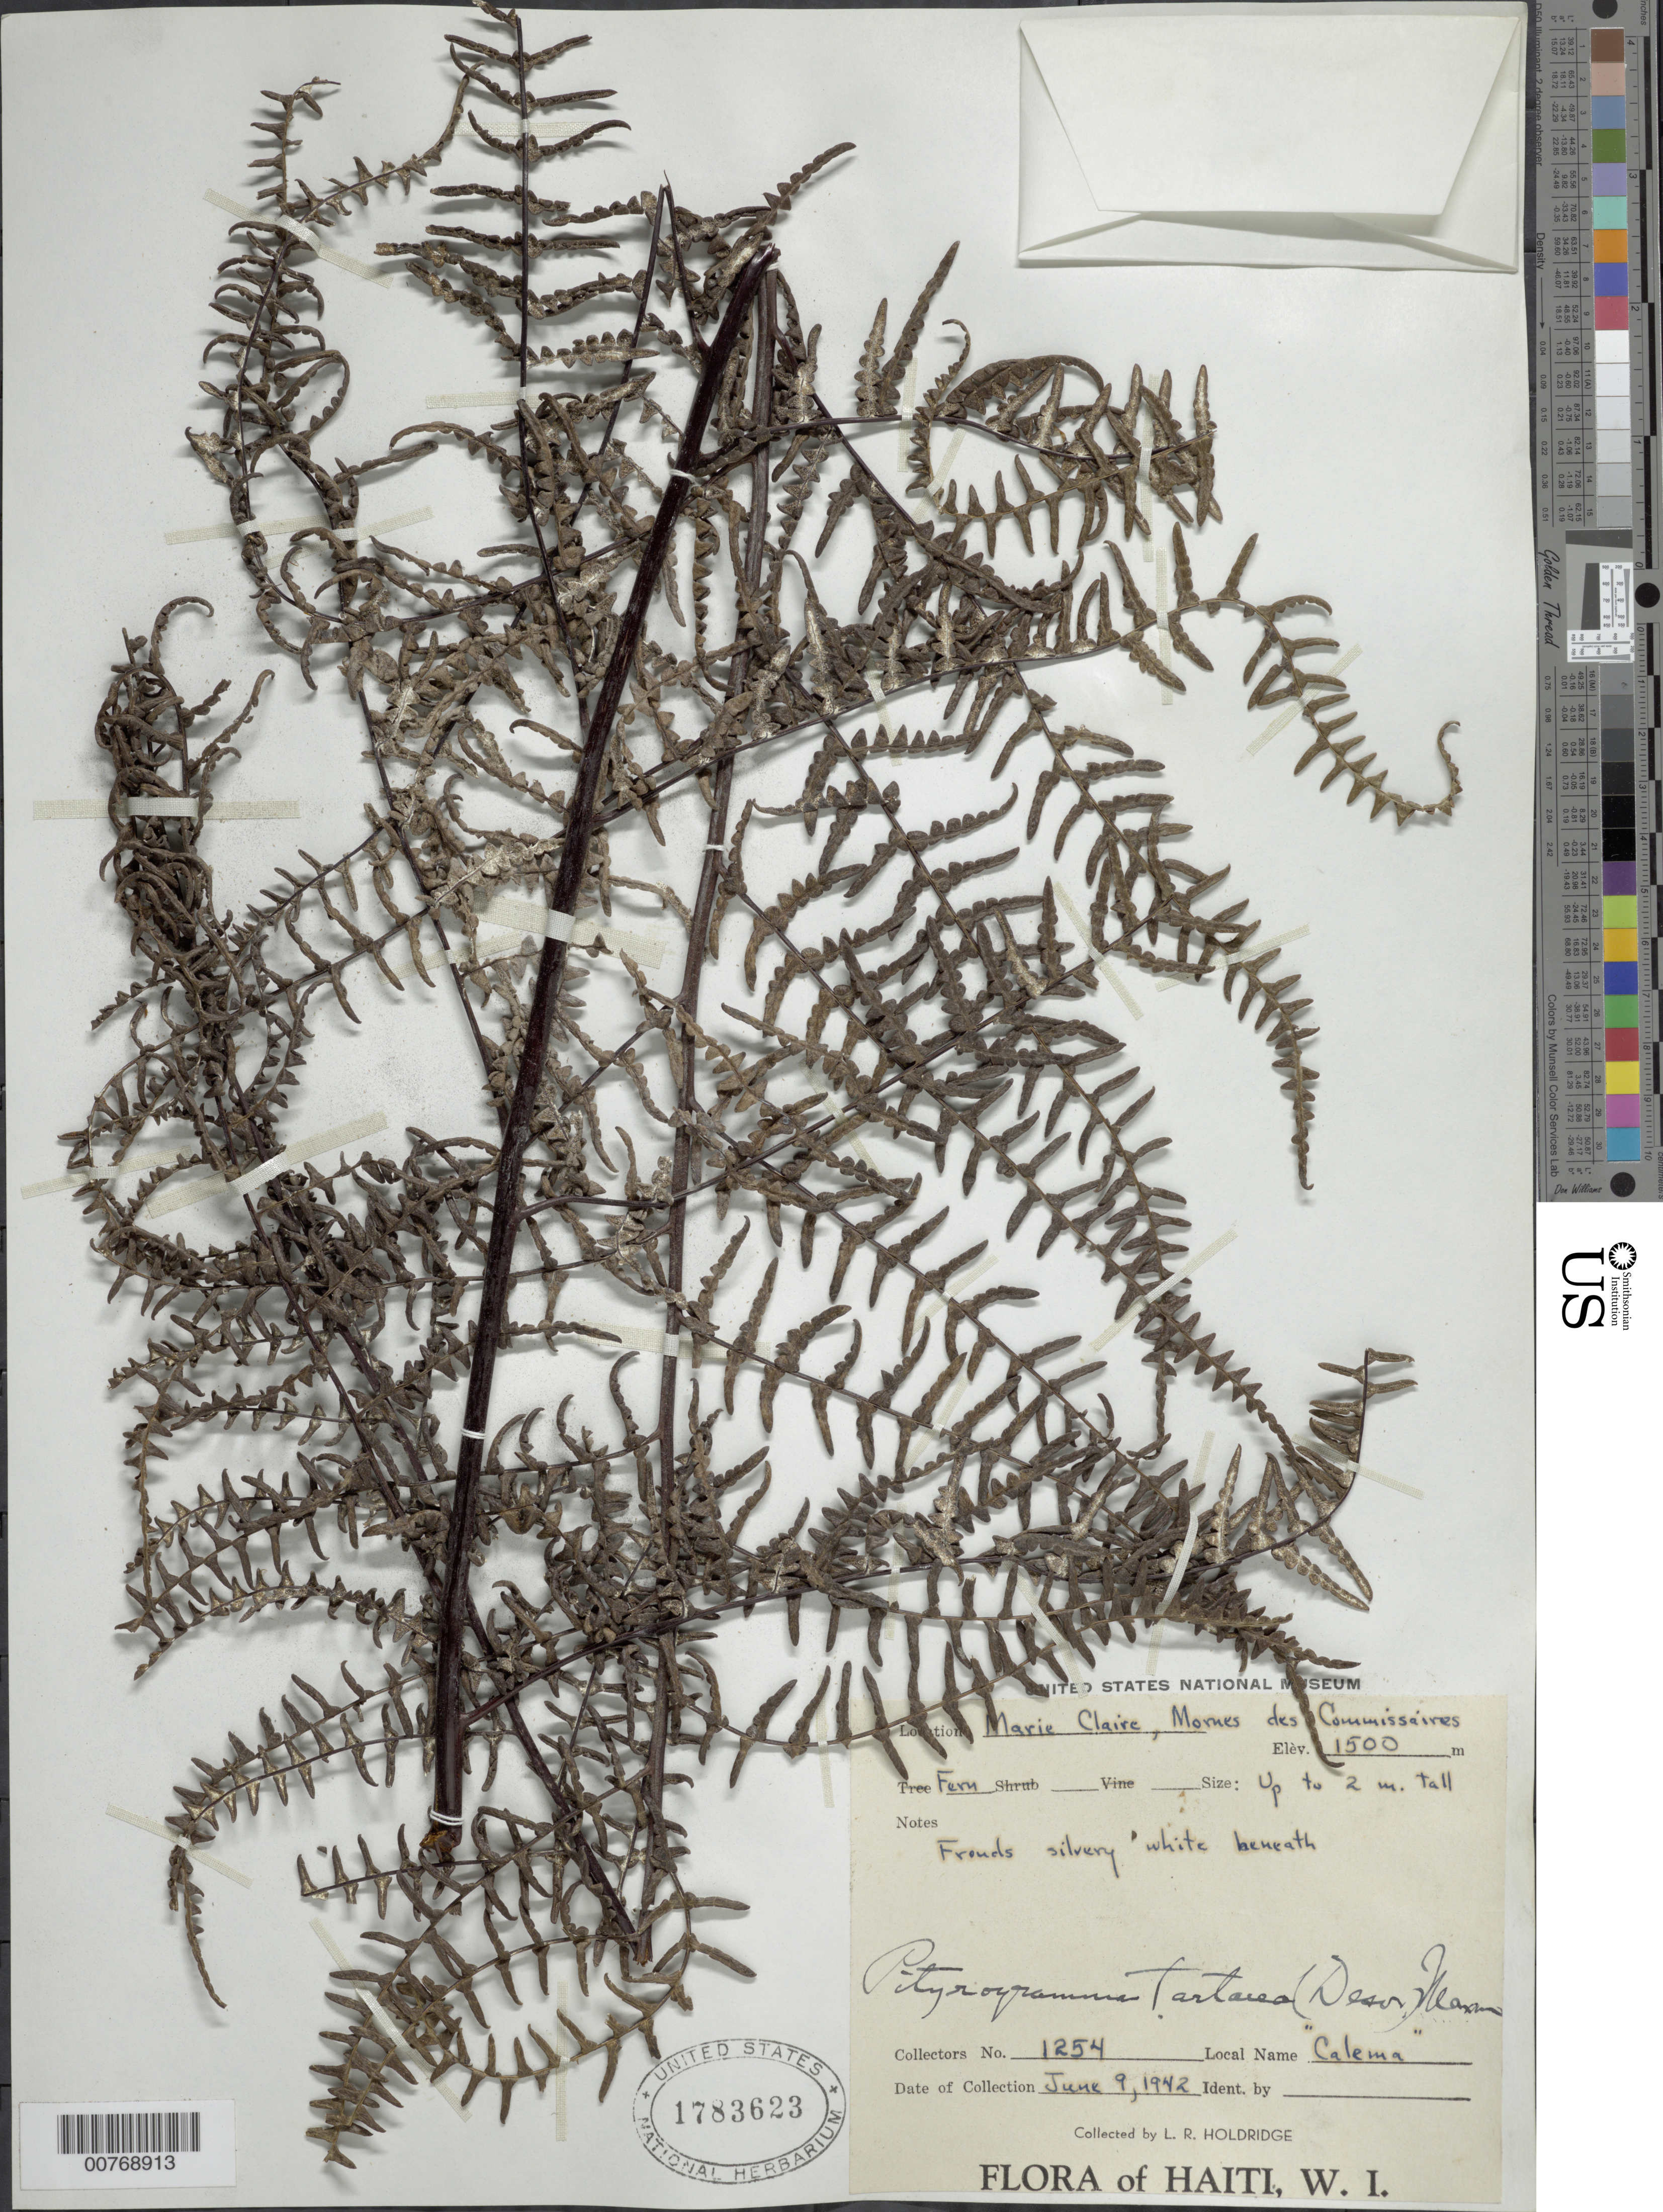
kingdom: Plantae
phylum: Tracheophyta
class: Polypodiopsida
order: Polypodiales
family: Pteridaceae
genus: Pityrogramma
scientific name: Pityrogramma ebenea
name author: (L.) Proctor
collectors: L. Holdridge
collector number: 1254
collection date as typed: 09 Jun 1942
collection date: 1942-06-09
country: Haiti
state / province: Ouest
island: Hispaniola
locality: Marie Claire, Morne des Commissaires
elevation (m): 1500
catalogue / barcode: US 1783623